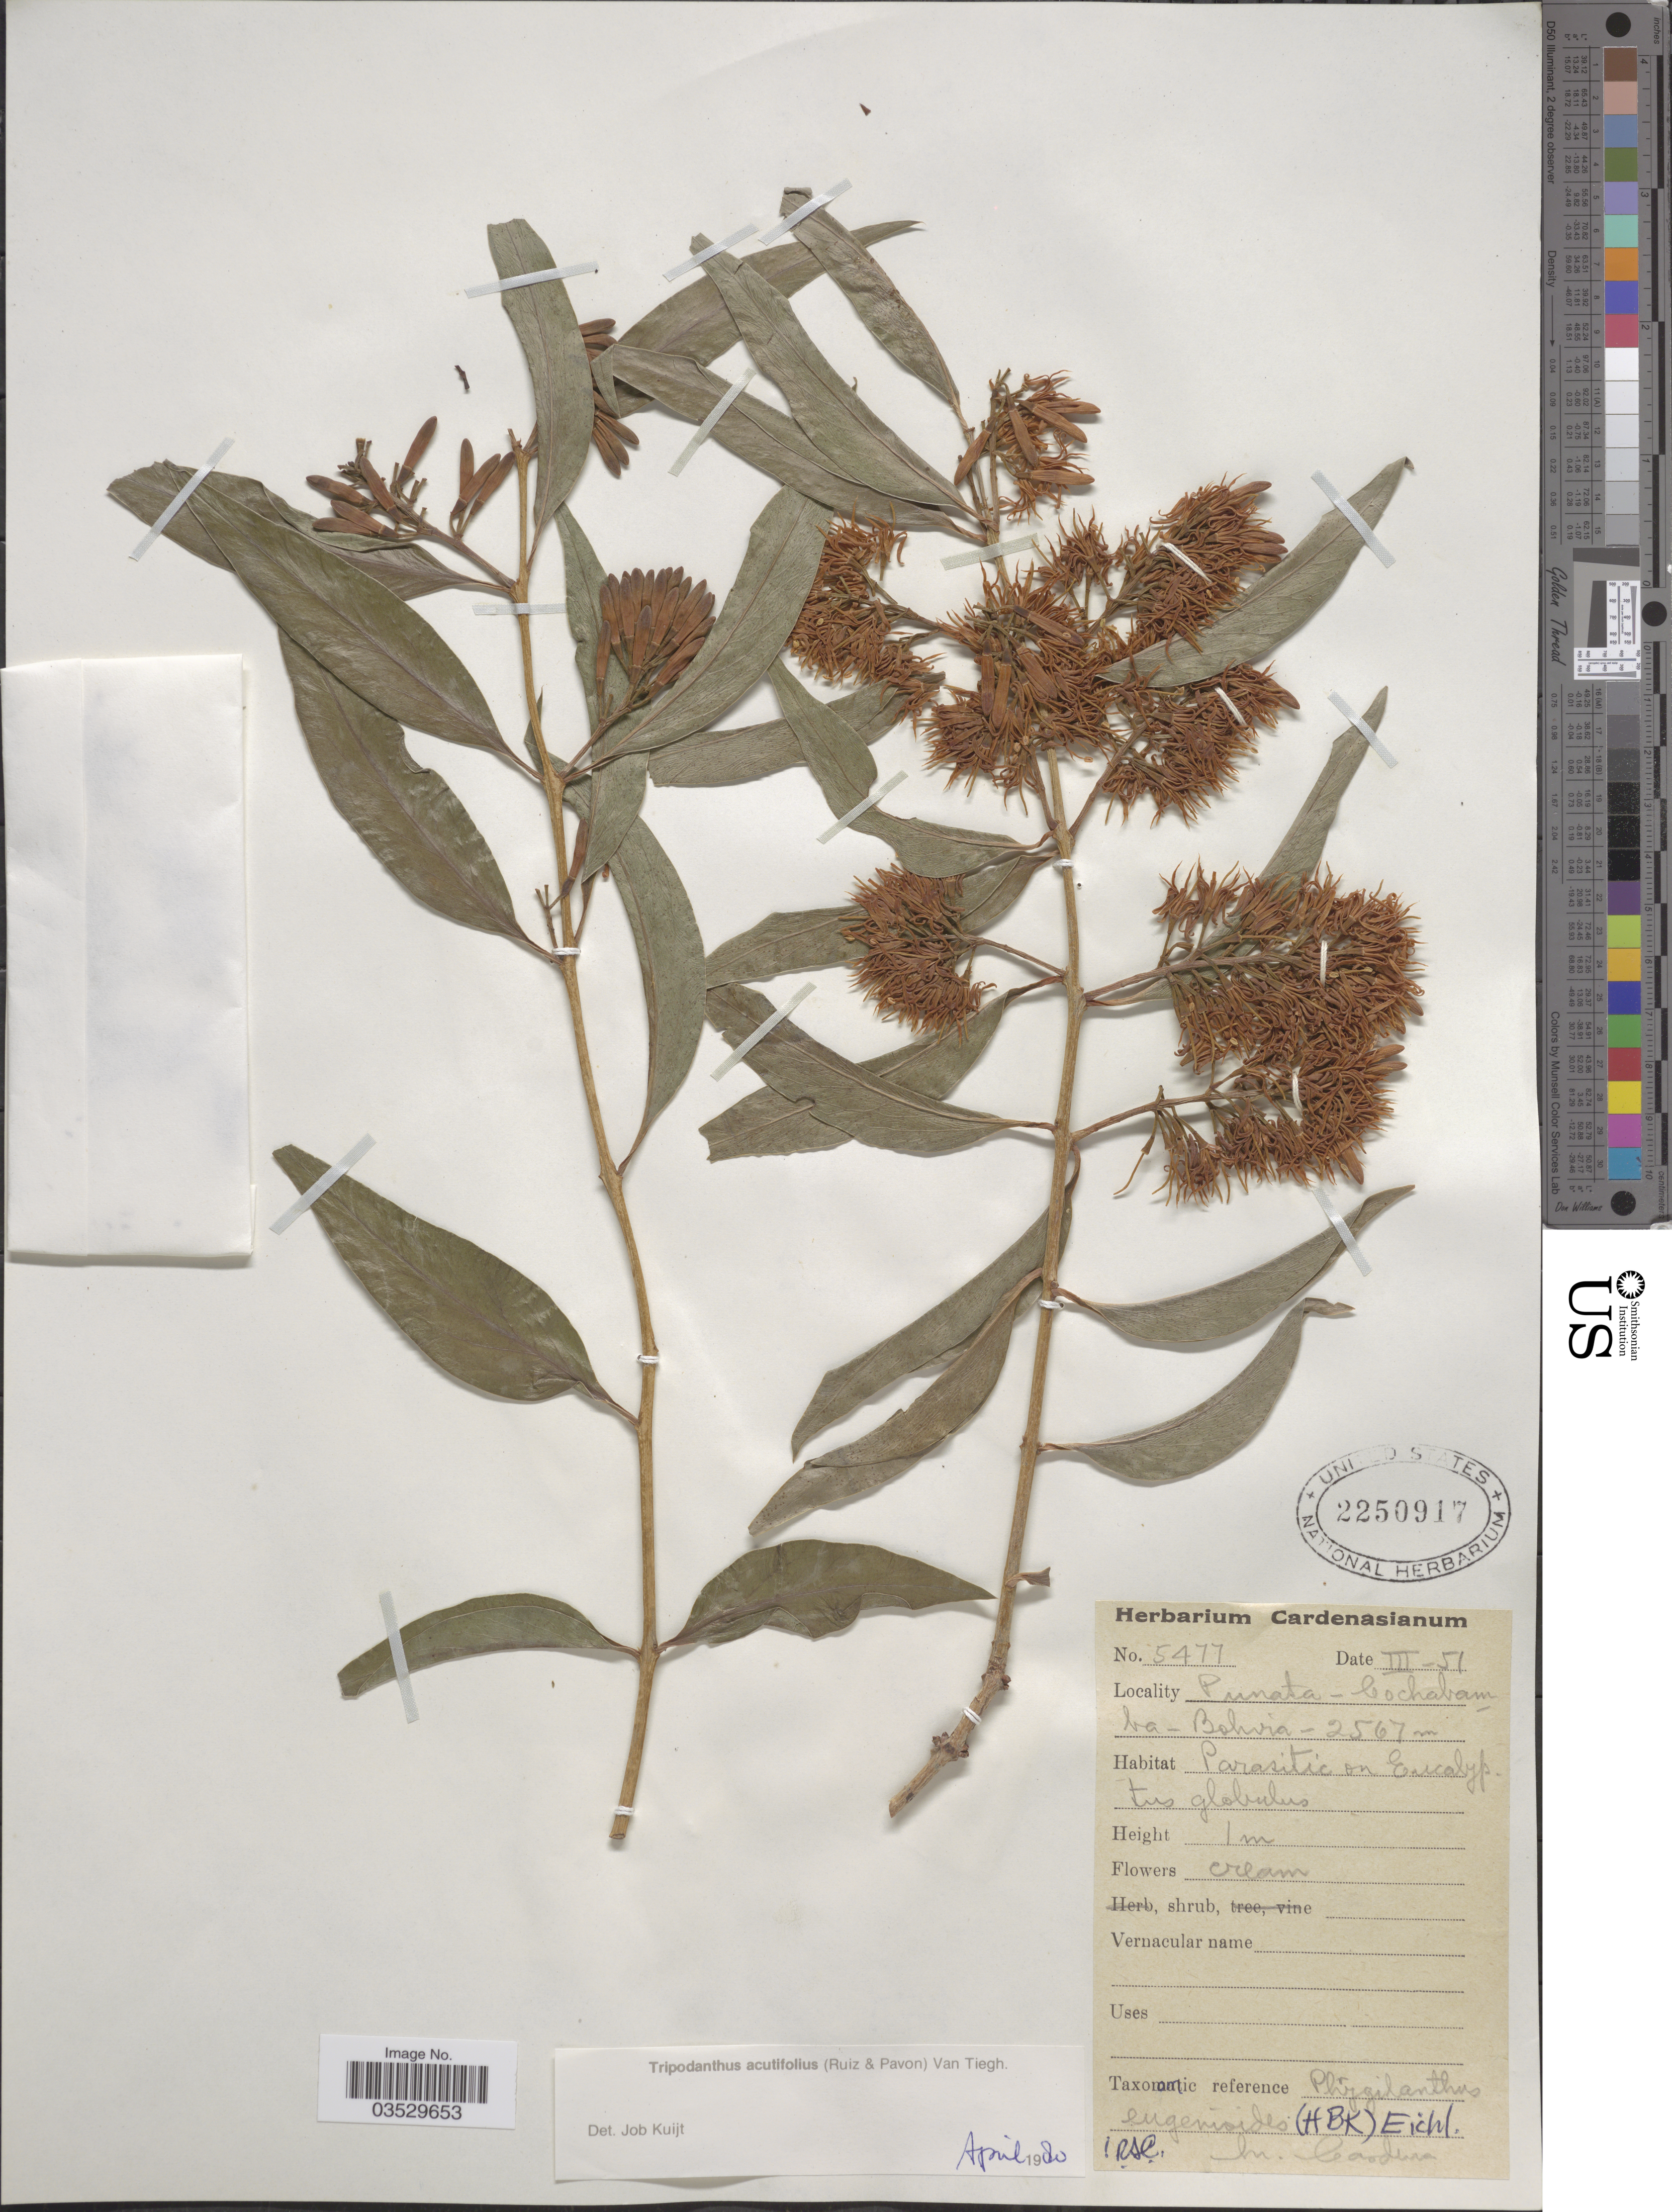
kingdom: Plantae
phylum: Tracheophyta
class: Magnoliopsida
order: Santalales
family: Loranthaceae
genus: Tripodanthus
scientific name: Tripodanthus acutifolius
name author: Tiegh.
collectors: M. Cárdenas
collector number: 5477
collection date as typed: Transcribed d/m/y: /3/51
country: Bolivia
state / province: Cochabamba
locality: Punata.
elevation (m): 2567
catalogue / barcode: US 2250917